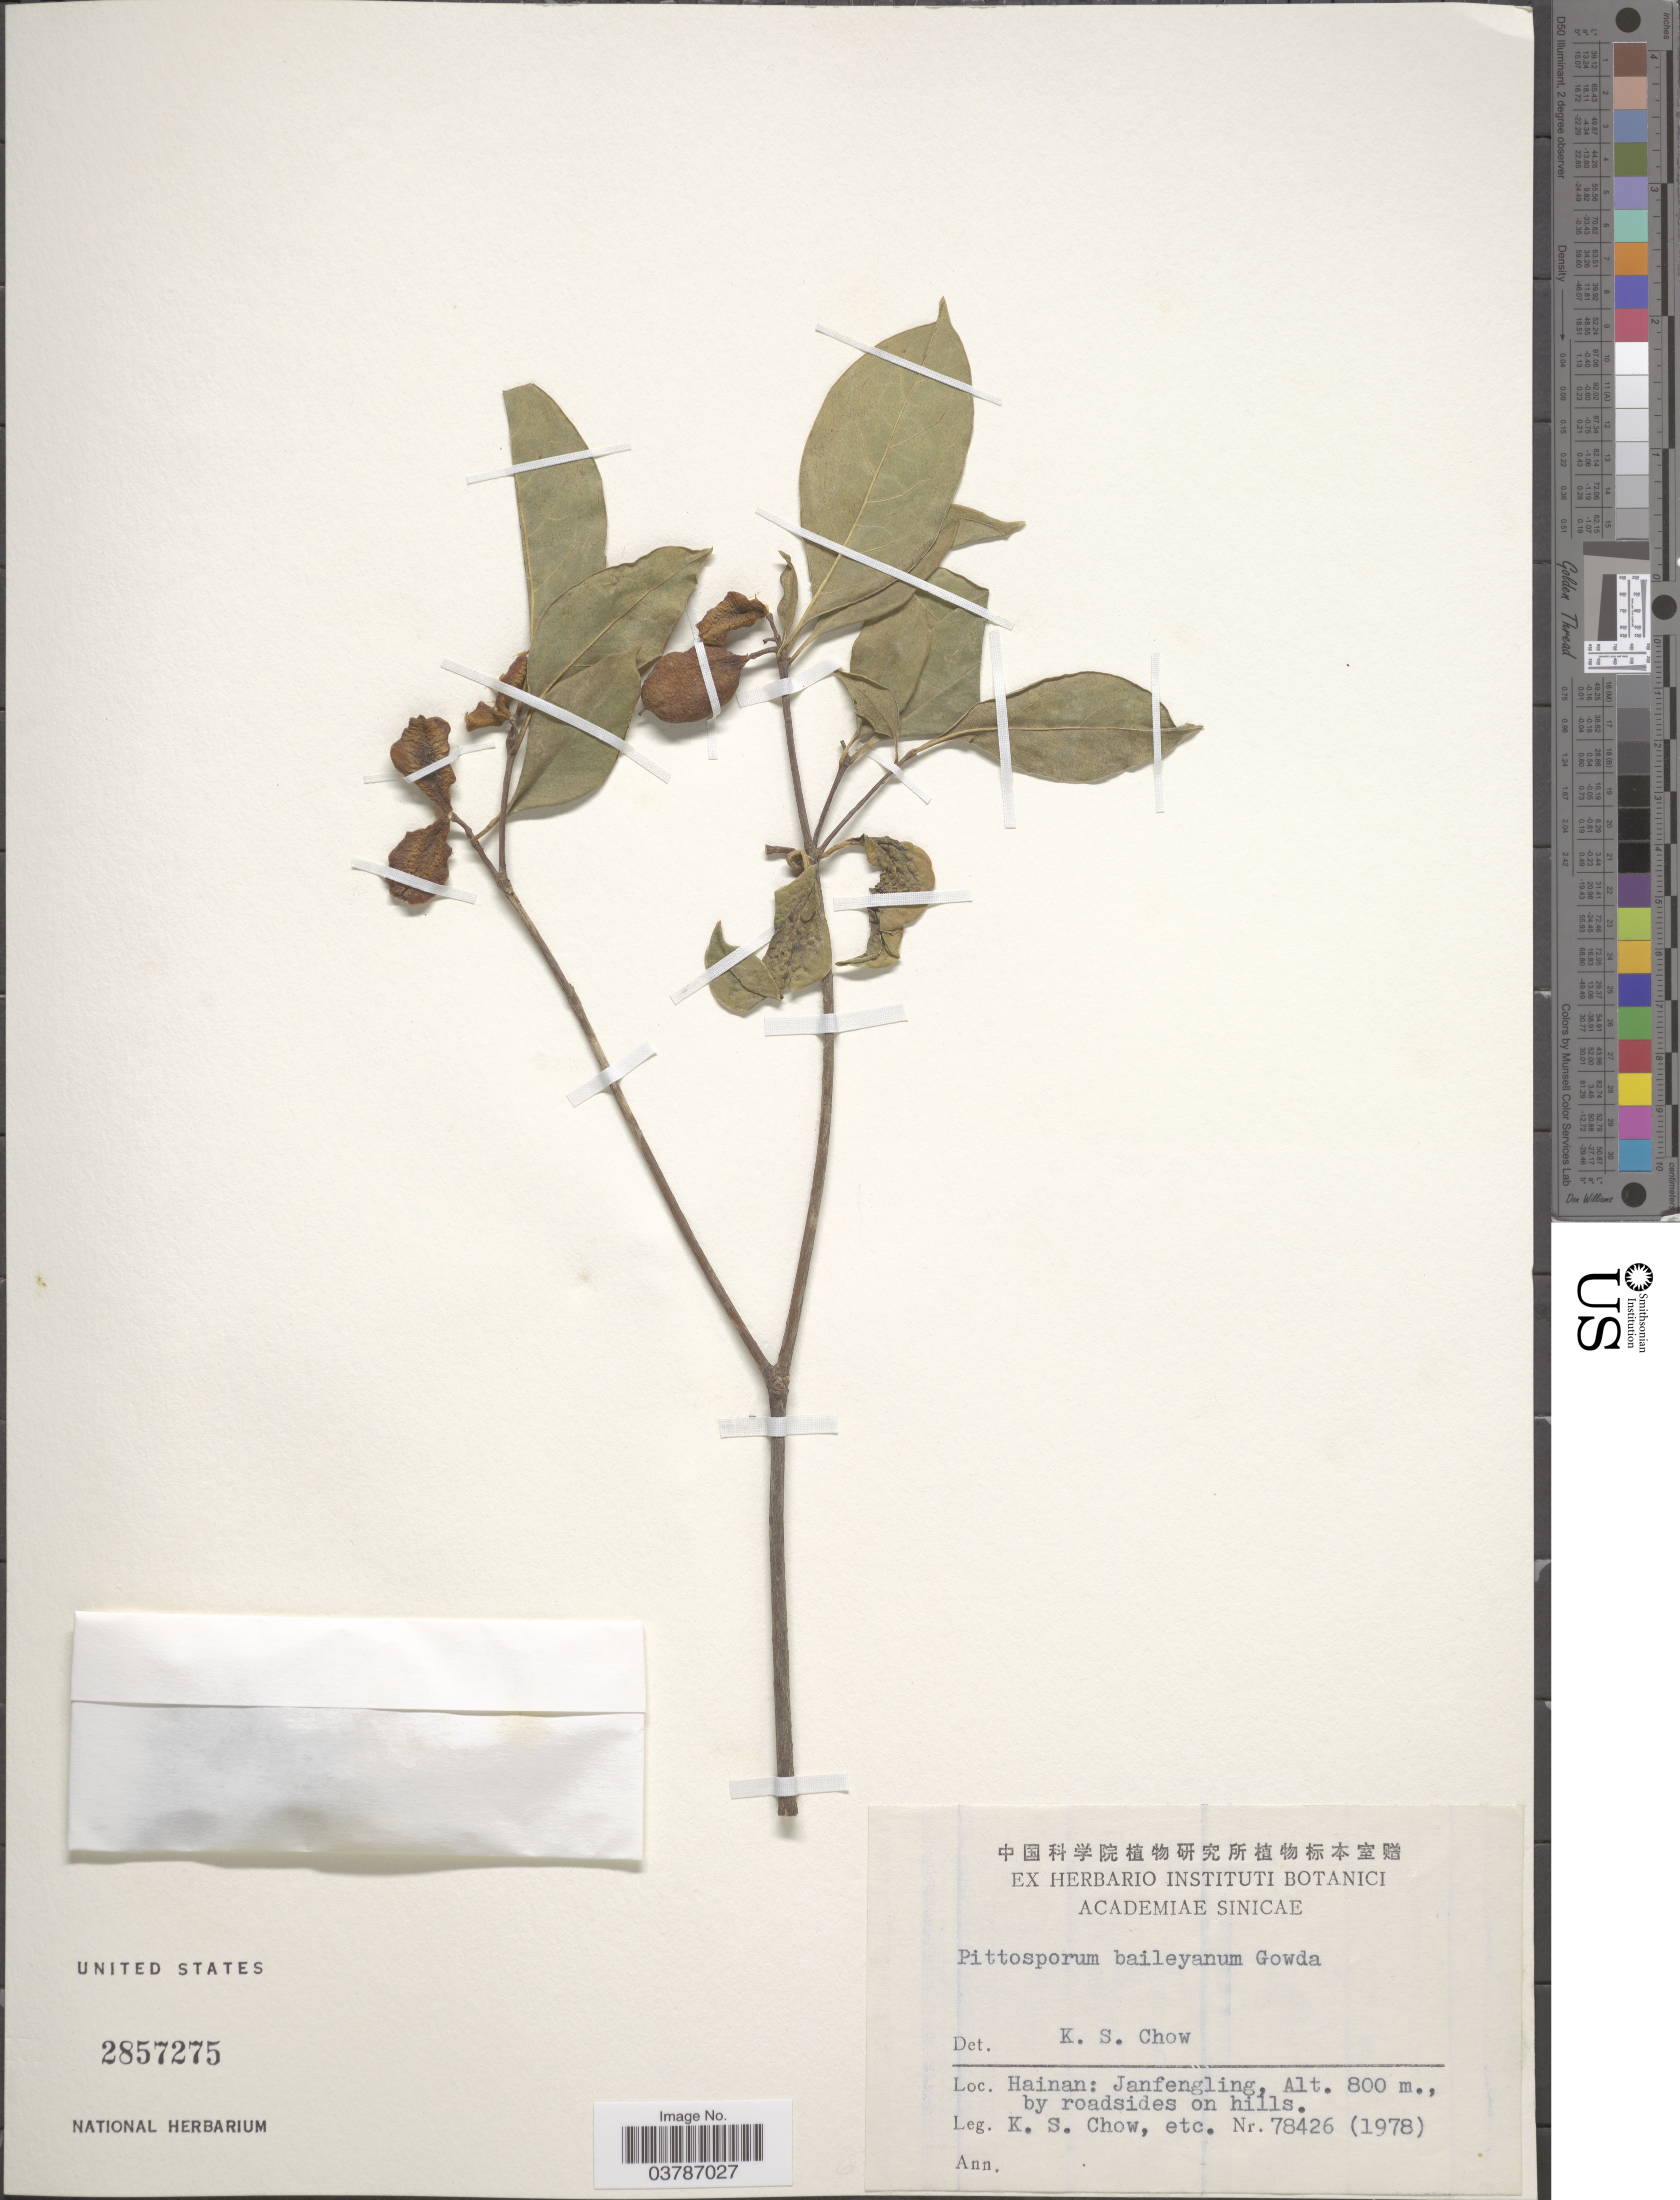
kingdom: Plantae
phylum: Tracheophyta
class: Magnoliopsida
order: Apiales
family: Pittosporaceae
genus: Pittosporum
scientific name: Pittosporum baileyanum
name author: Gowda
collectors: K. S. Chow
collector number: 78426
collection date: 1978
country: China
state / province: Hainan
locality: Janfengling.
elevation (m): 800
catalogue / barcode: US 2857275